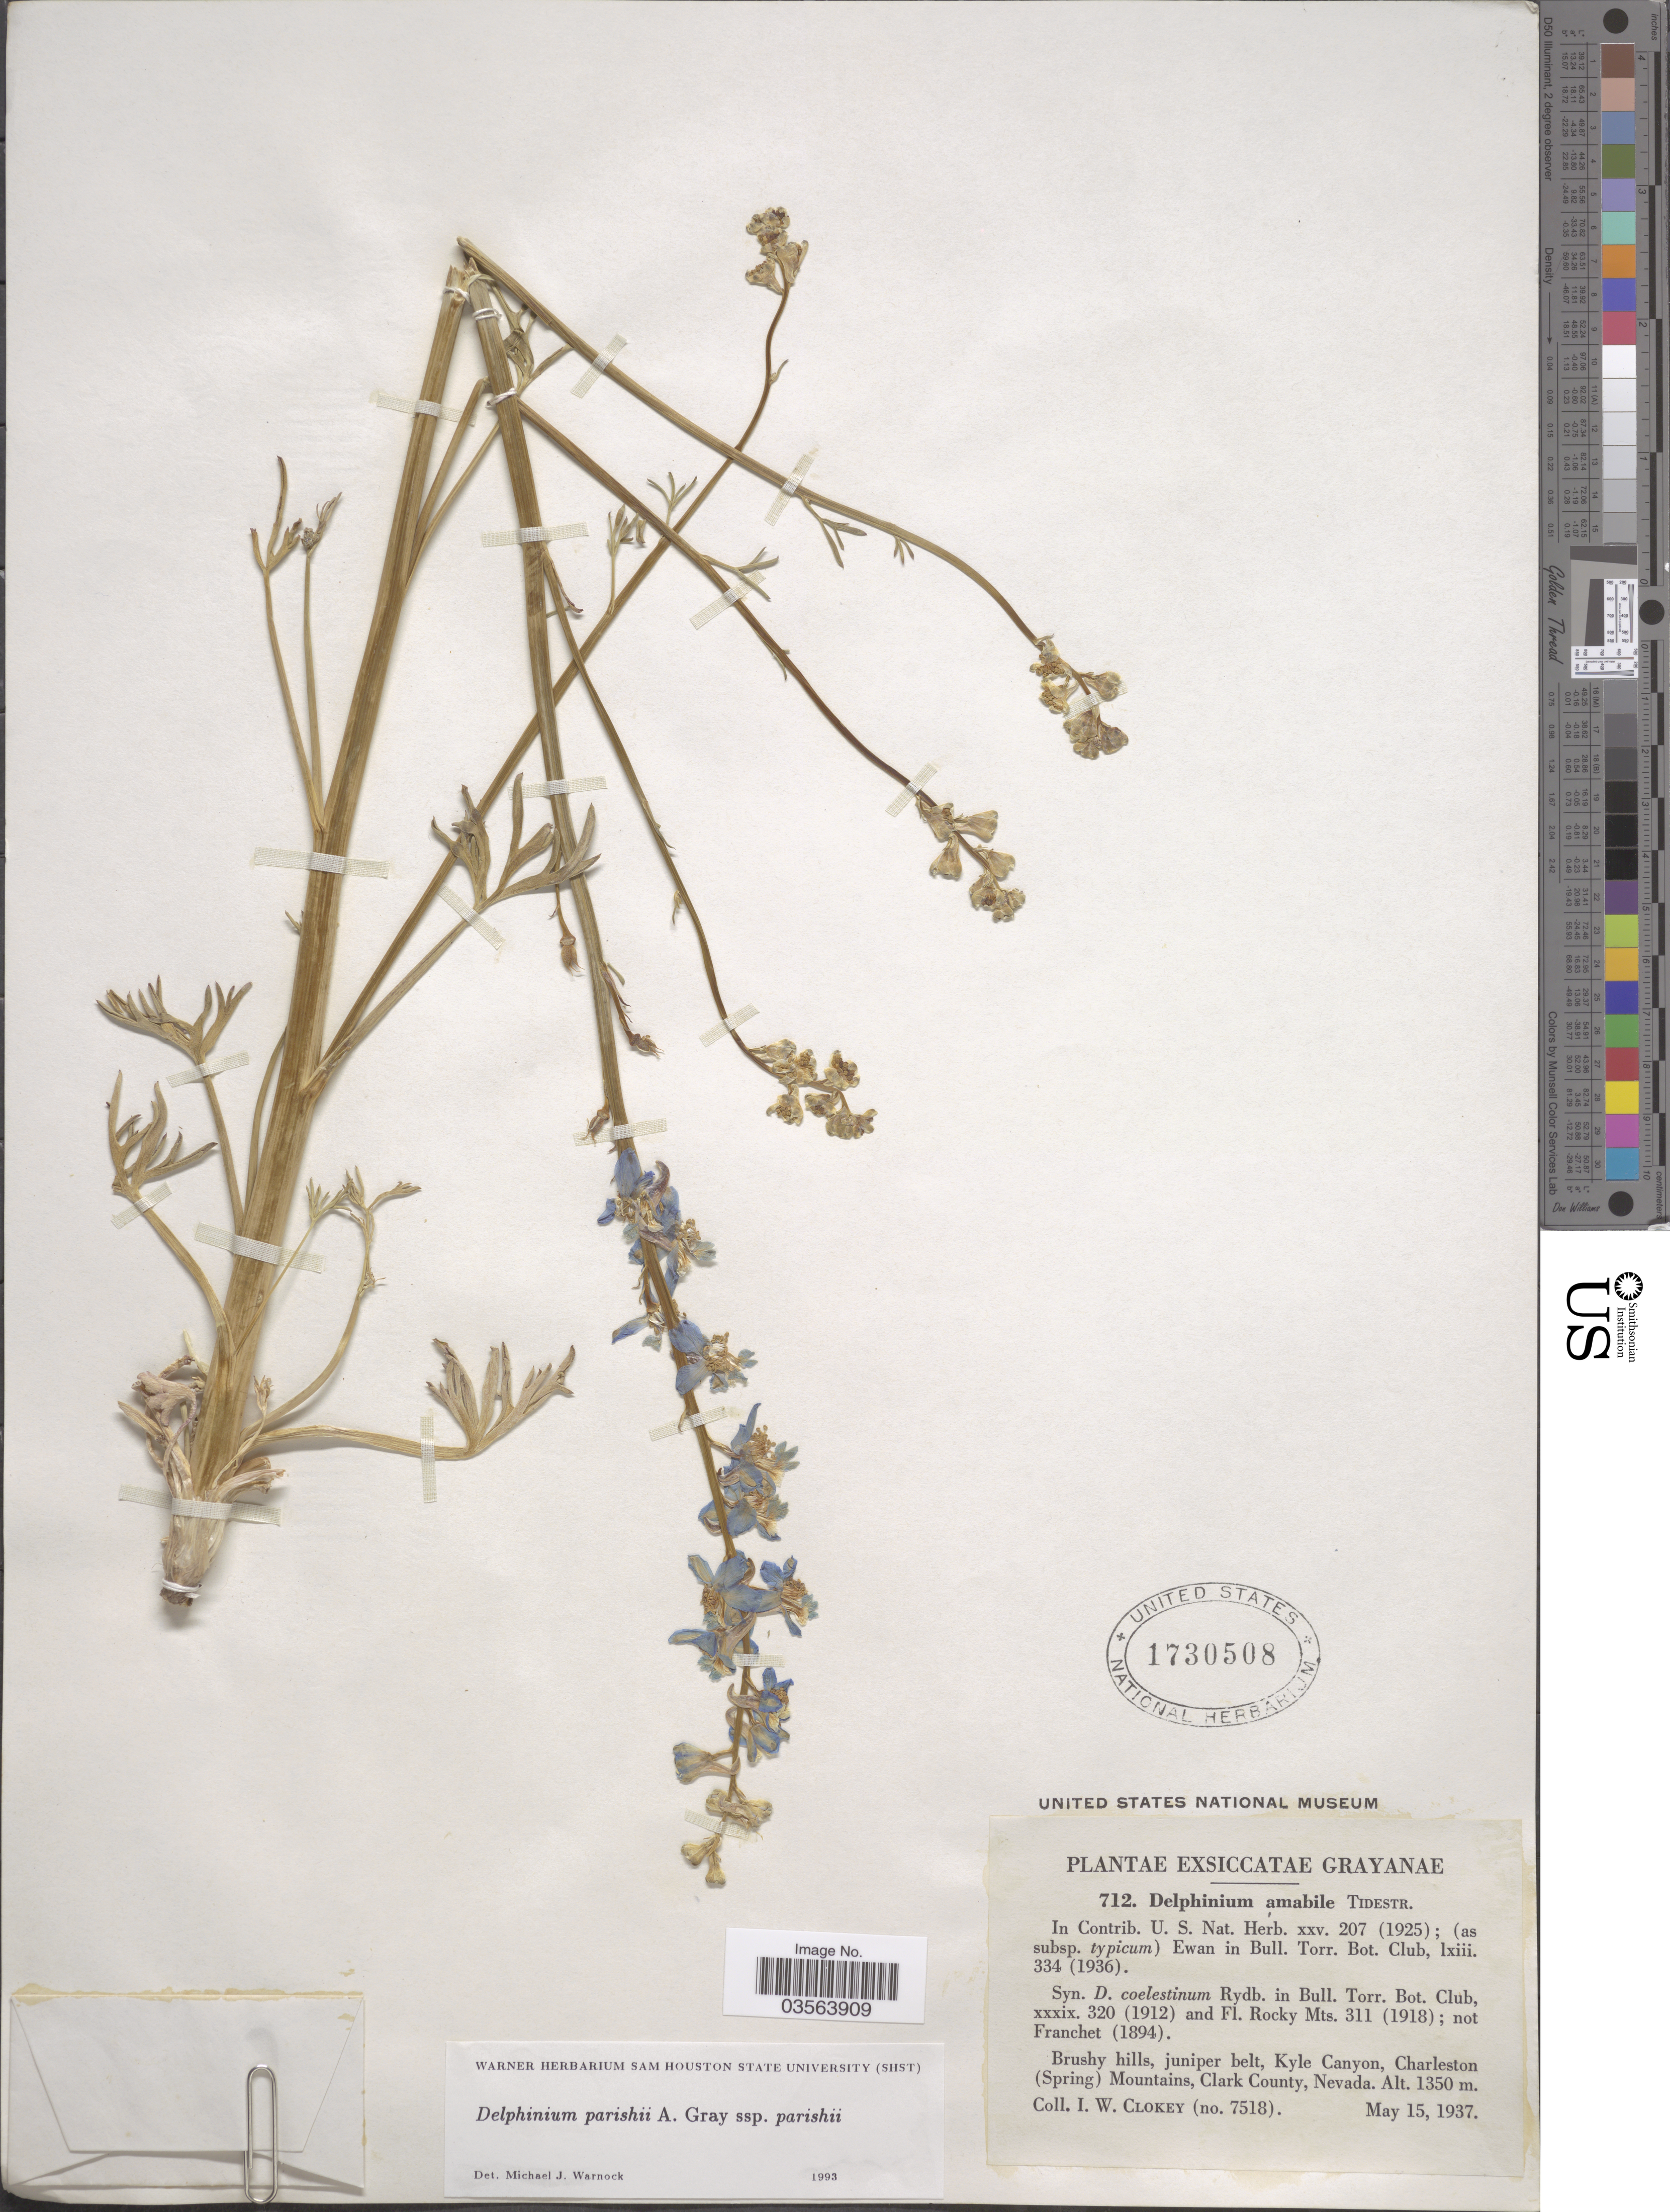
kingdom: Plantae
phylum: Tracheophyta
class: Magnoliopsida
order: Ranunculales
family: Ranunculaceae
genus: Delphinium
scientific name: Delphinium parishii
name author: A. Gray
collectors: I. W. Clokey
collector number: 7518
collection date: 1937-05-15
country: United States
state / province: Nevada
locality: Juniper belt, Kyle Canyon, Charleston (Spring) Mountains, Clark County.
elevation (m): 1350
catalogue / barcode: US 1730508